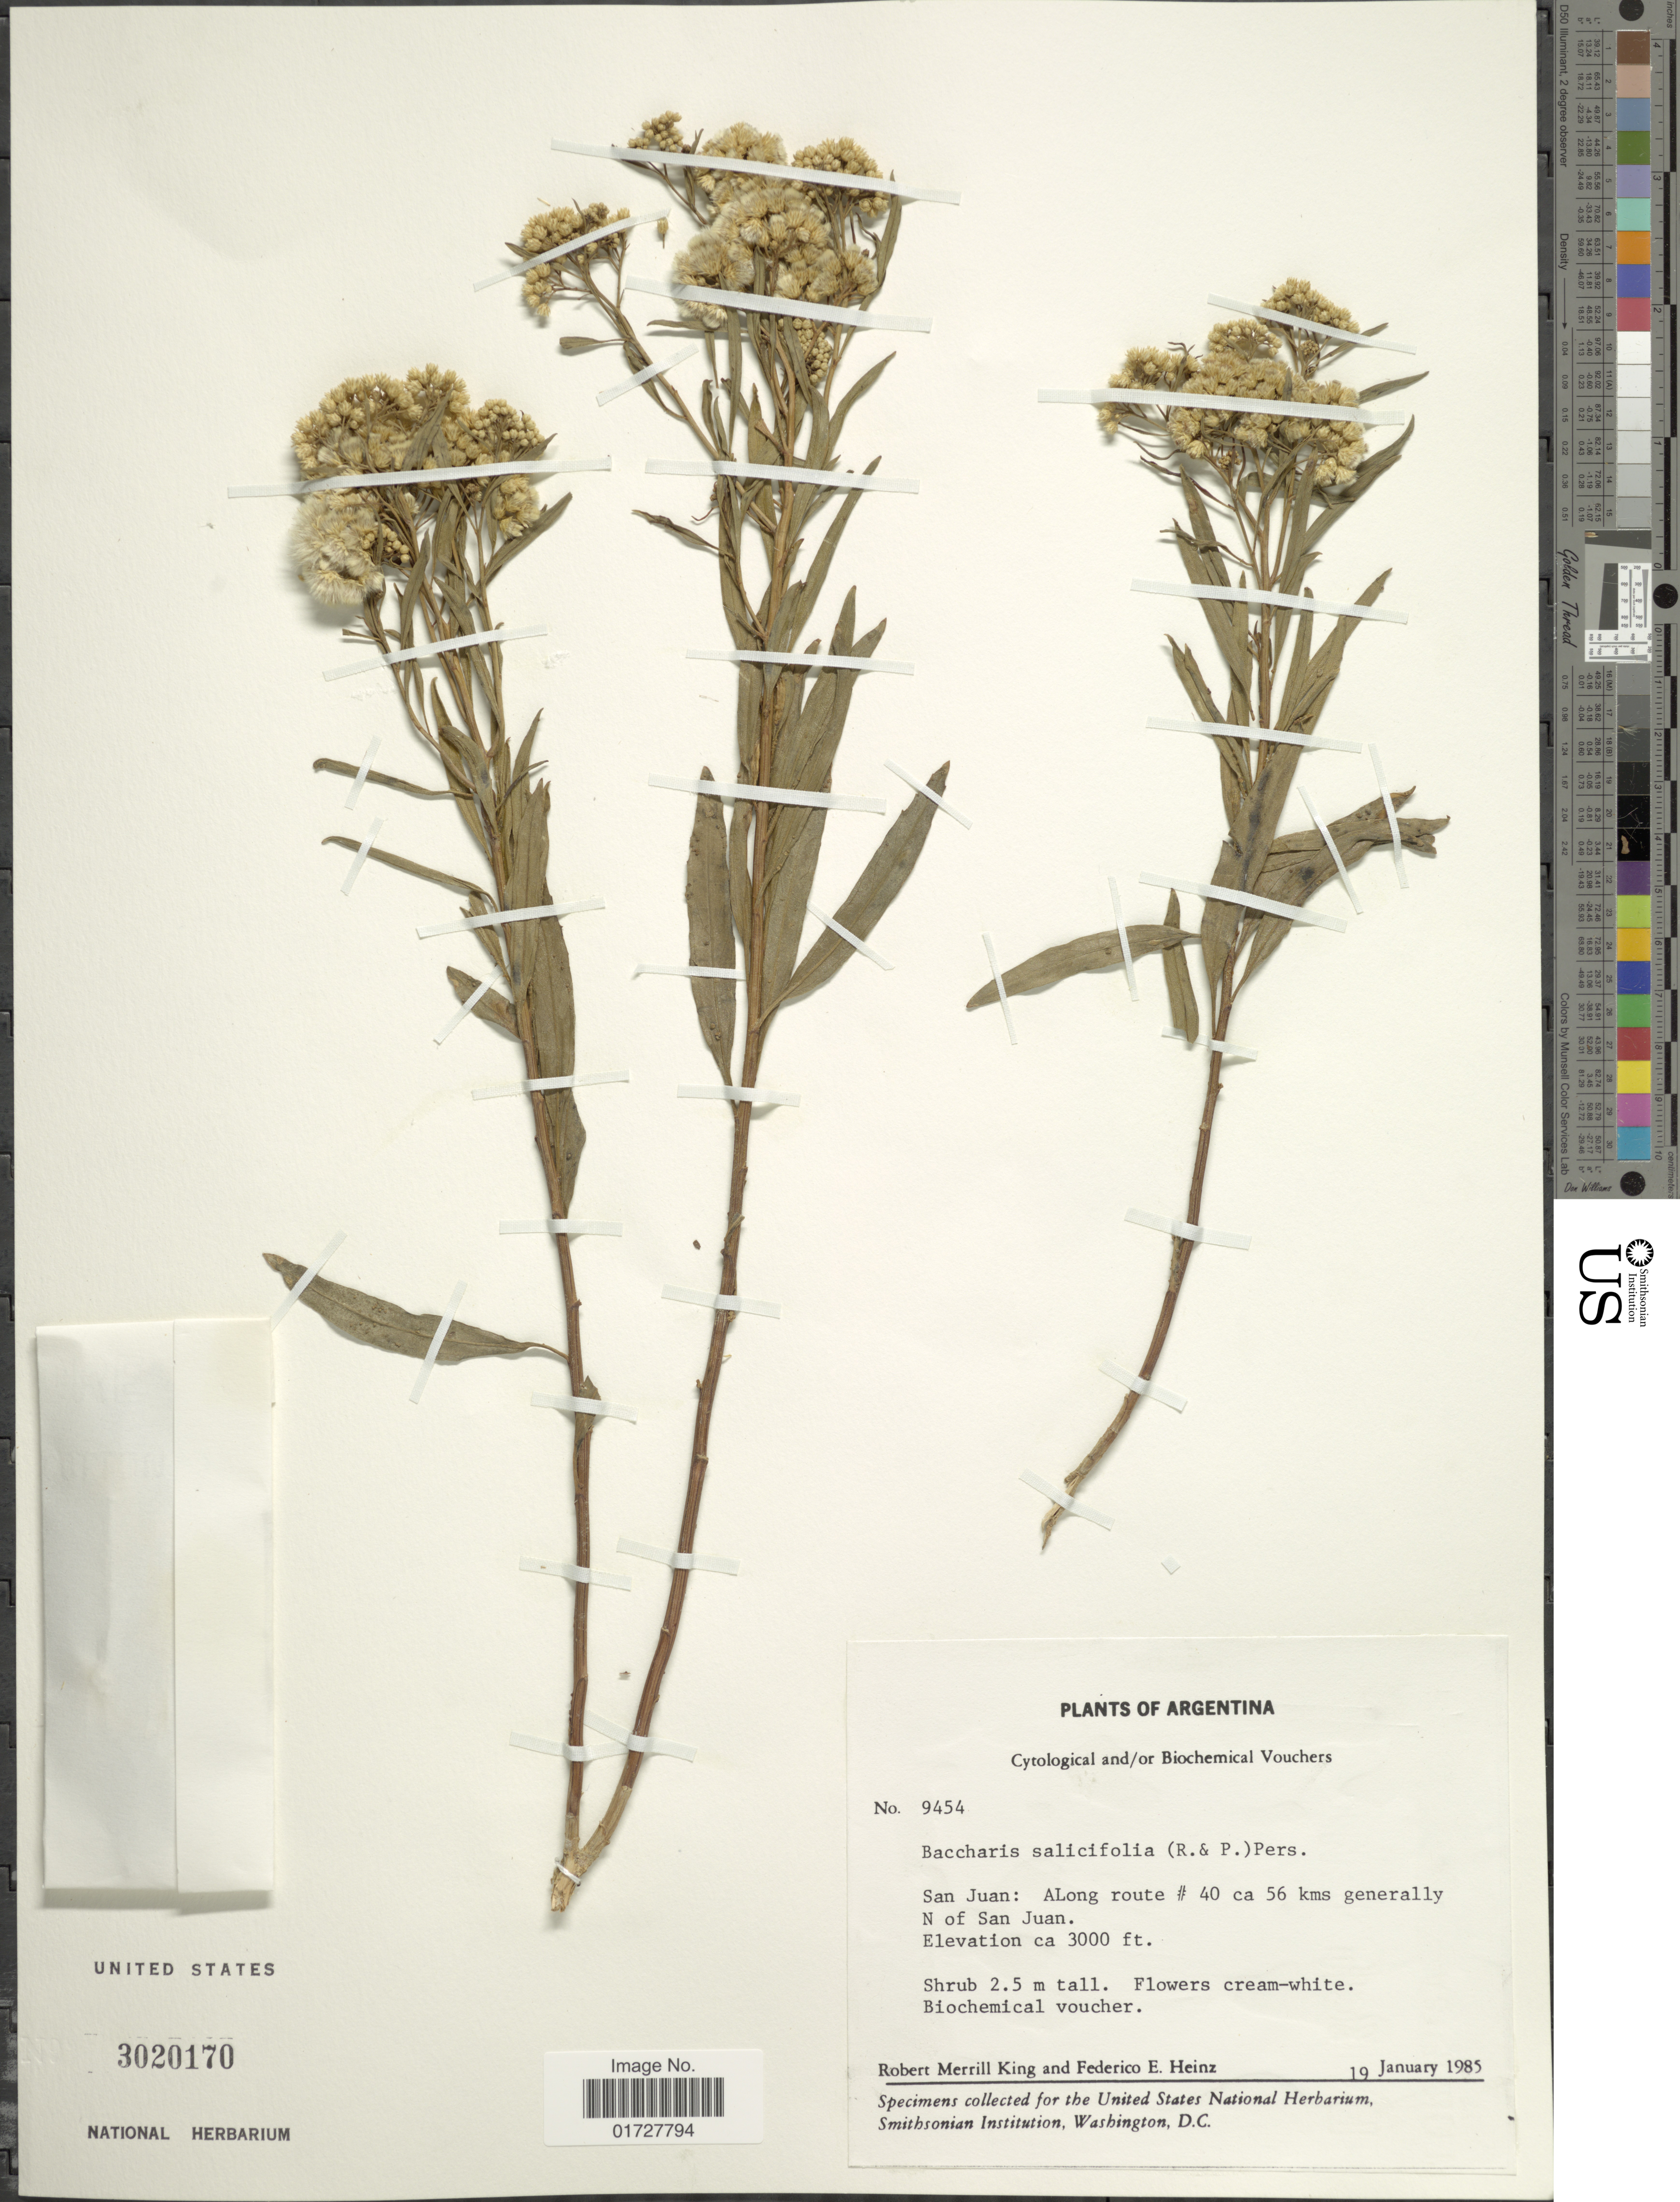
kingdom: Plantae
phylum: Tracheophyta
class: Magnoliopsida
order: Asterales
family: Asteraceae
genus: Baccharis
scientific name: Baccharis salicifolia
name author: (Ruiz & Pav.) Pers.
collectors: R. M. King & E. Ahlstrom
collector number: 9454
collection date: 1985-01-19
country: Argentina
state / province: San Juan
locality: Along route #40 ca 56 kms generally N of San Juan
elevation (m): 914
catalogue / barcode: US 3020170